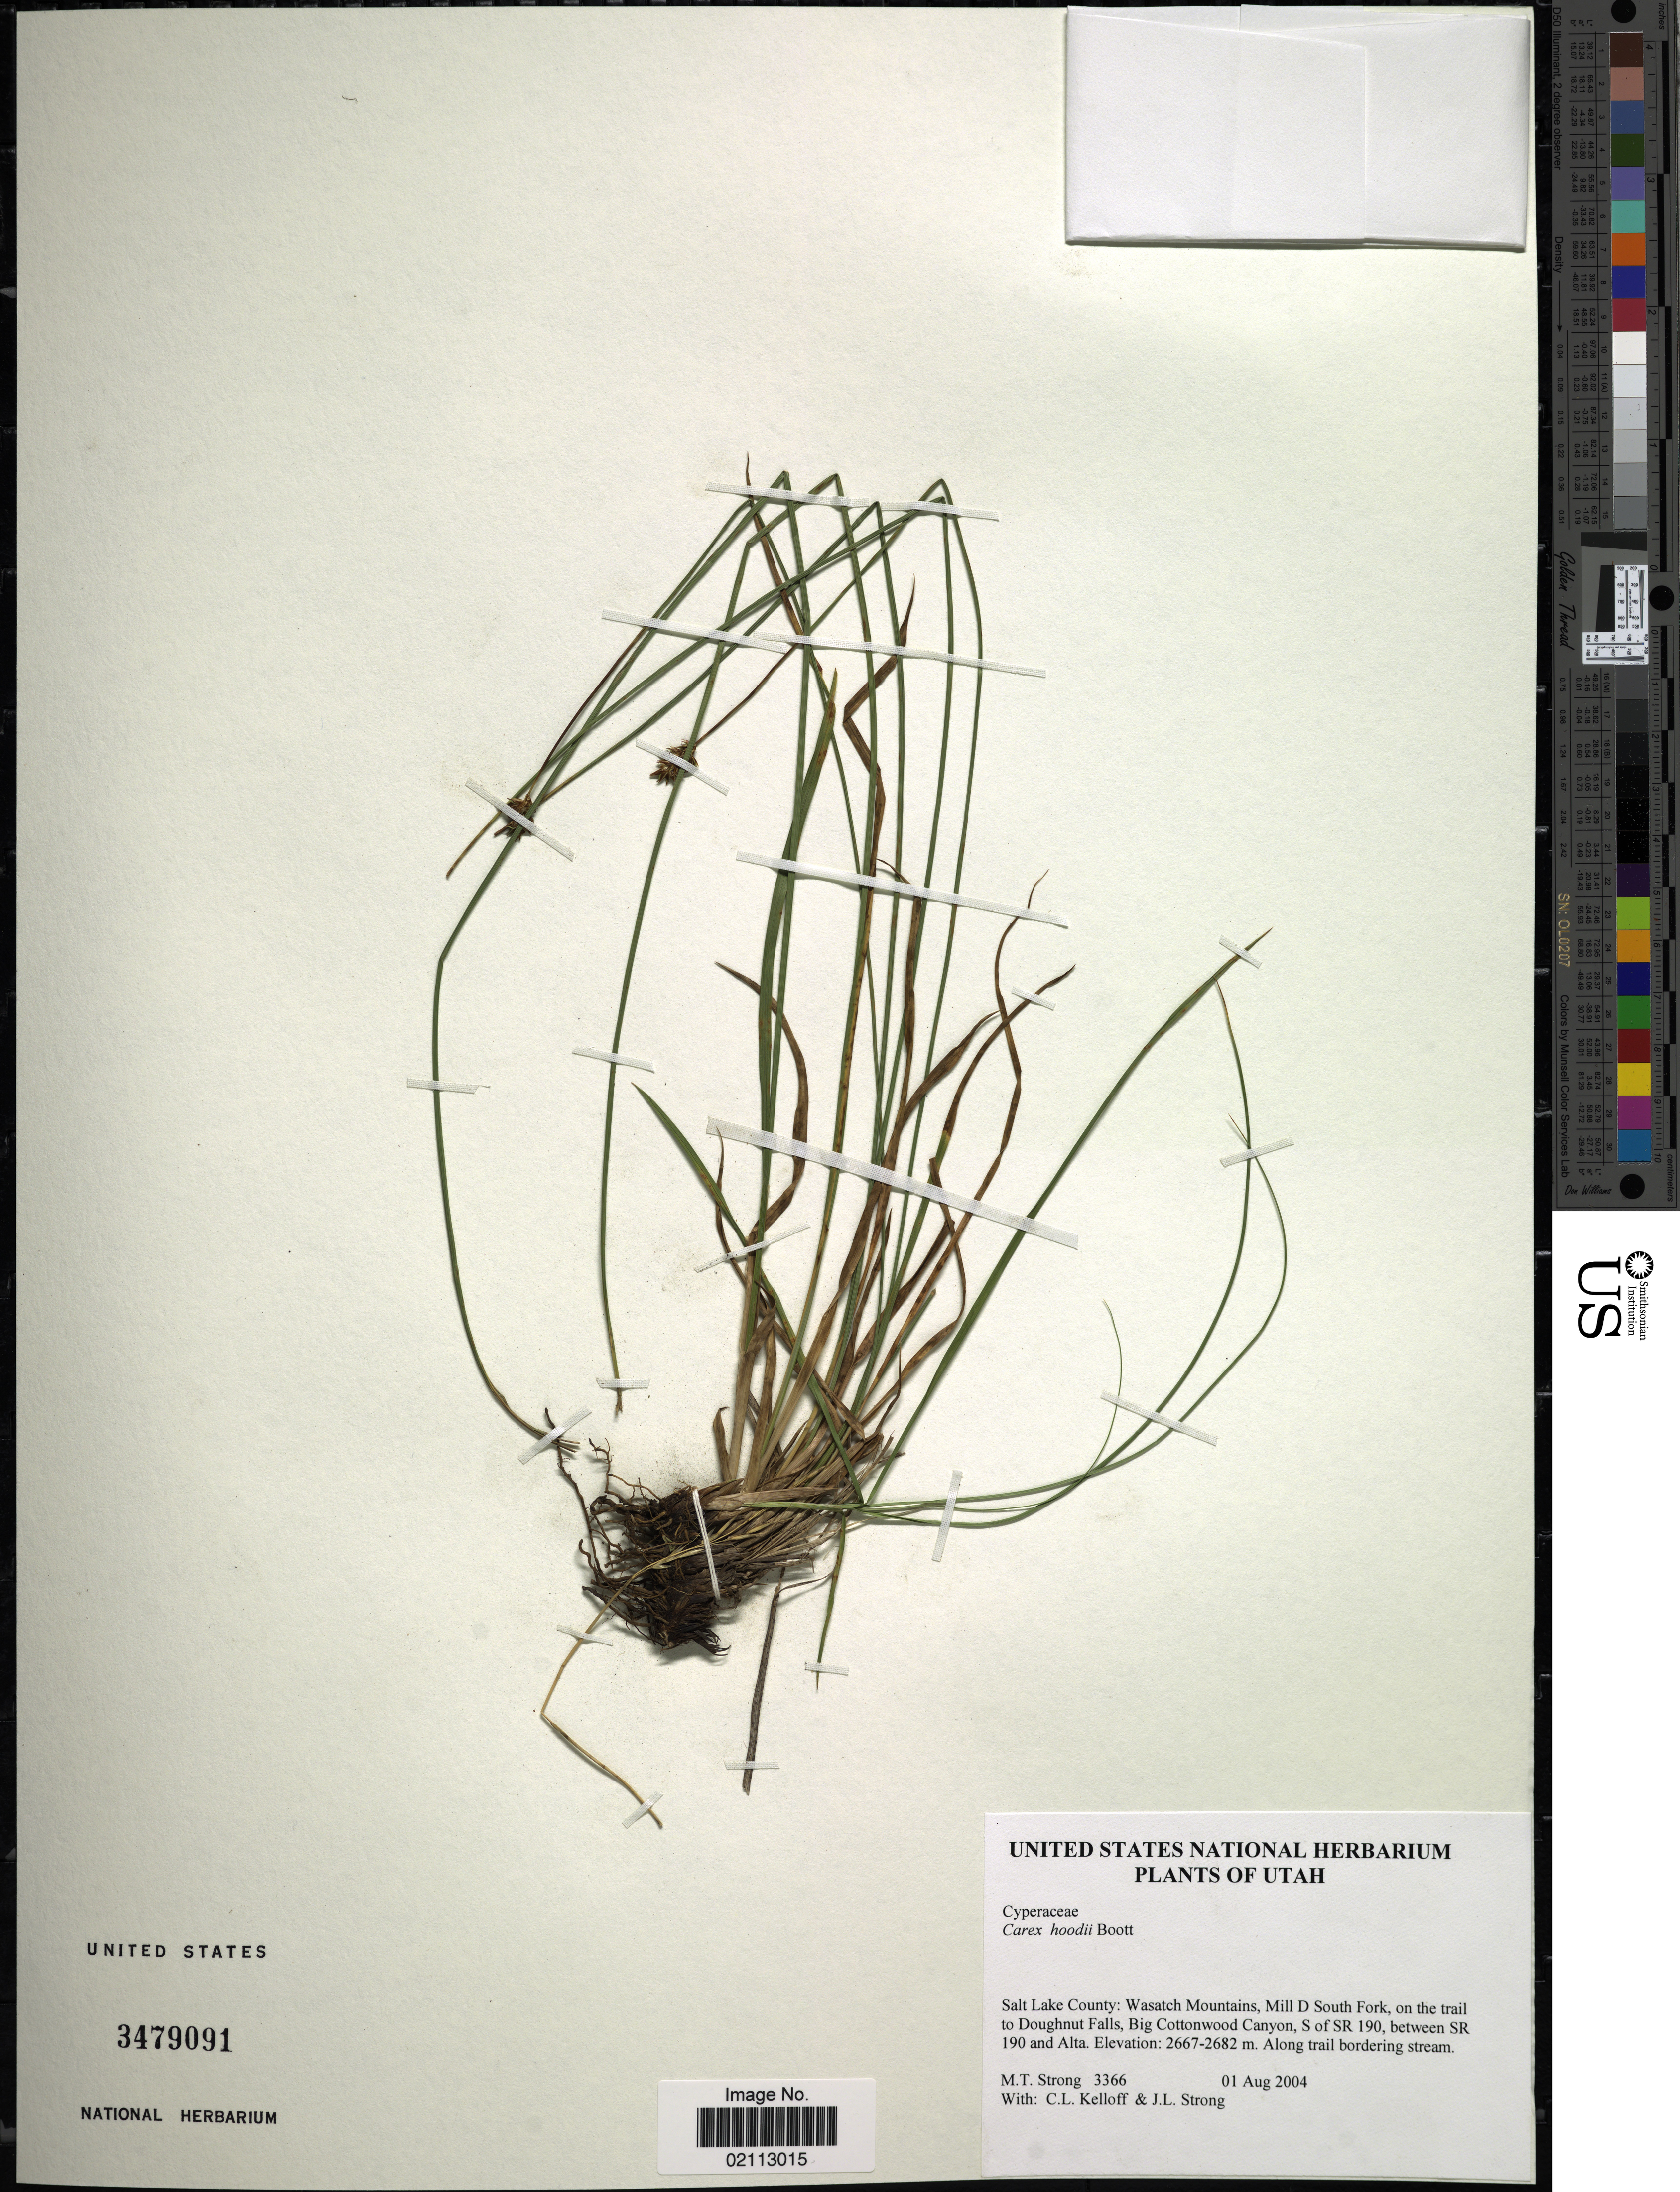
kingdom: Plantae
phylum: Tracheophyta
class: Liliopsida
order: Poales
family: Cyperaceae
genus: Carex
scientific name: Carex hoodii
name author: Boott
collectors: M. T. Strong, C. L. Kelloff & J. L. Strong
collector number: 3366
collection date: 2004-08-01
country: United States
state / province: Utah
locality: Salt Lake County: Wasatch Mountains, Mill D South Fork, on the trail to Doughnut Falls, Big Cottonwood Canyon, S of SR 190, between Sr 190 and Alta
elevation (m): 2667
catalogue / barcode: US 3479091